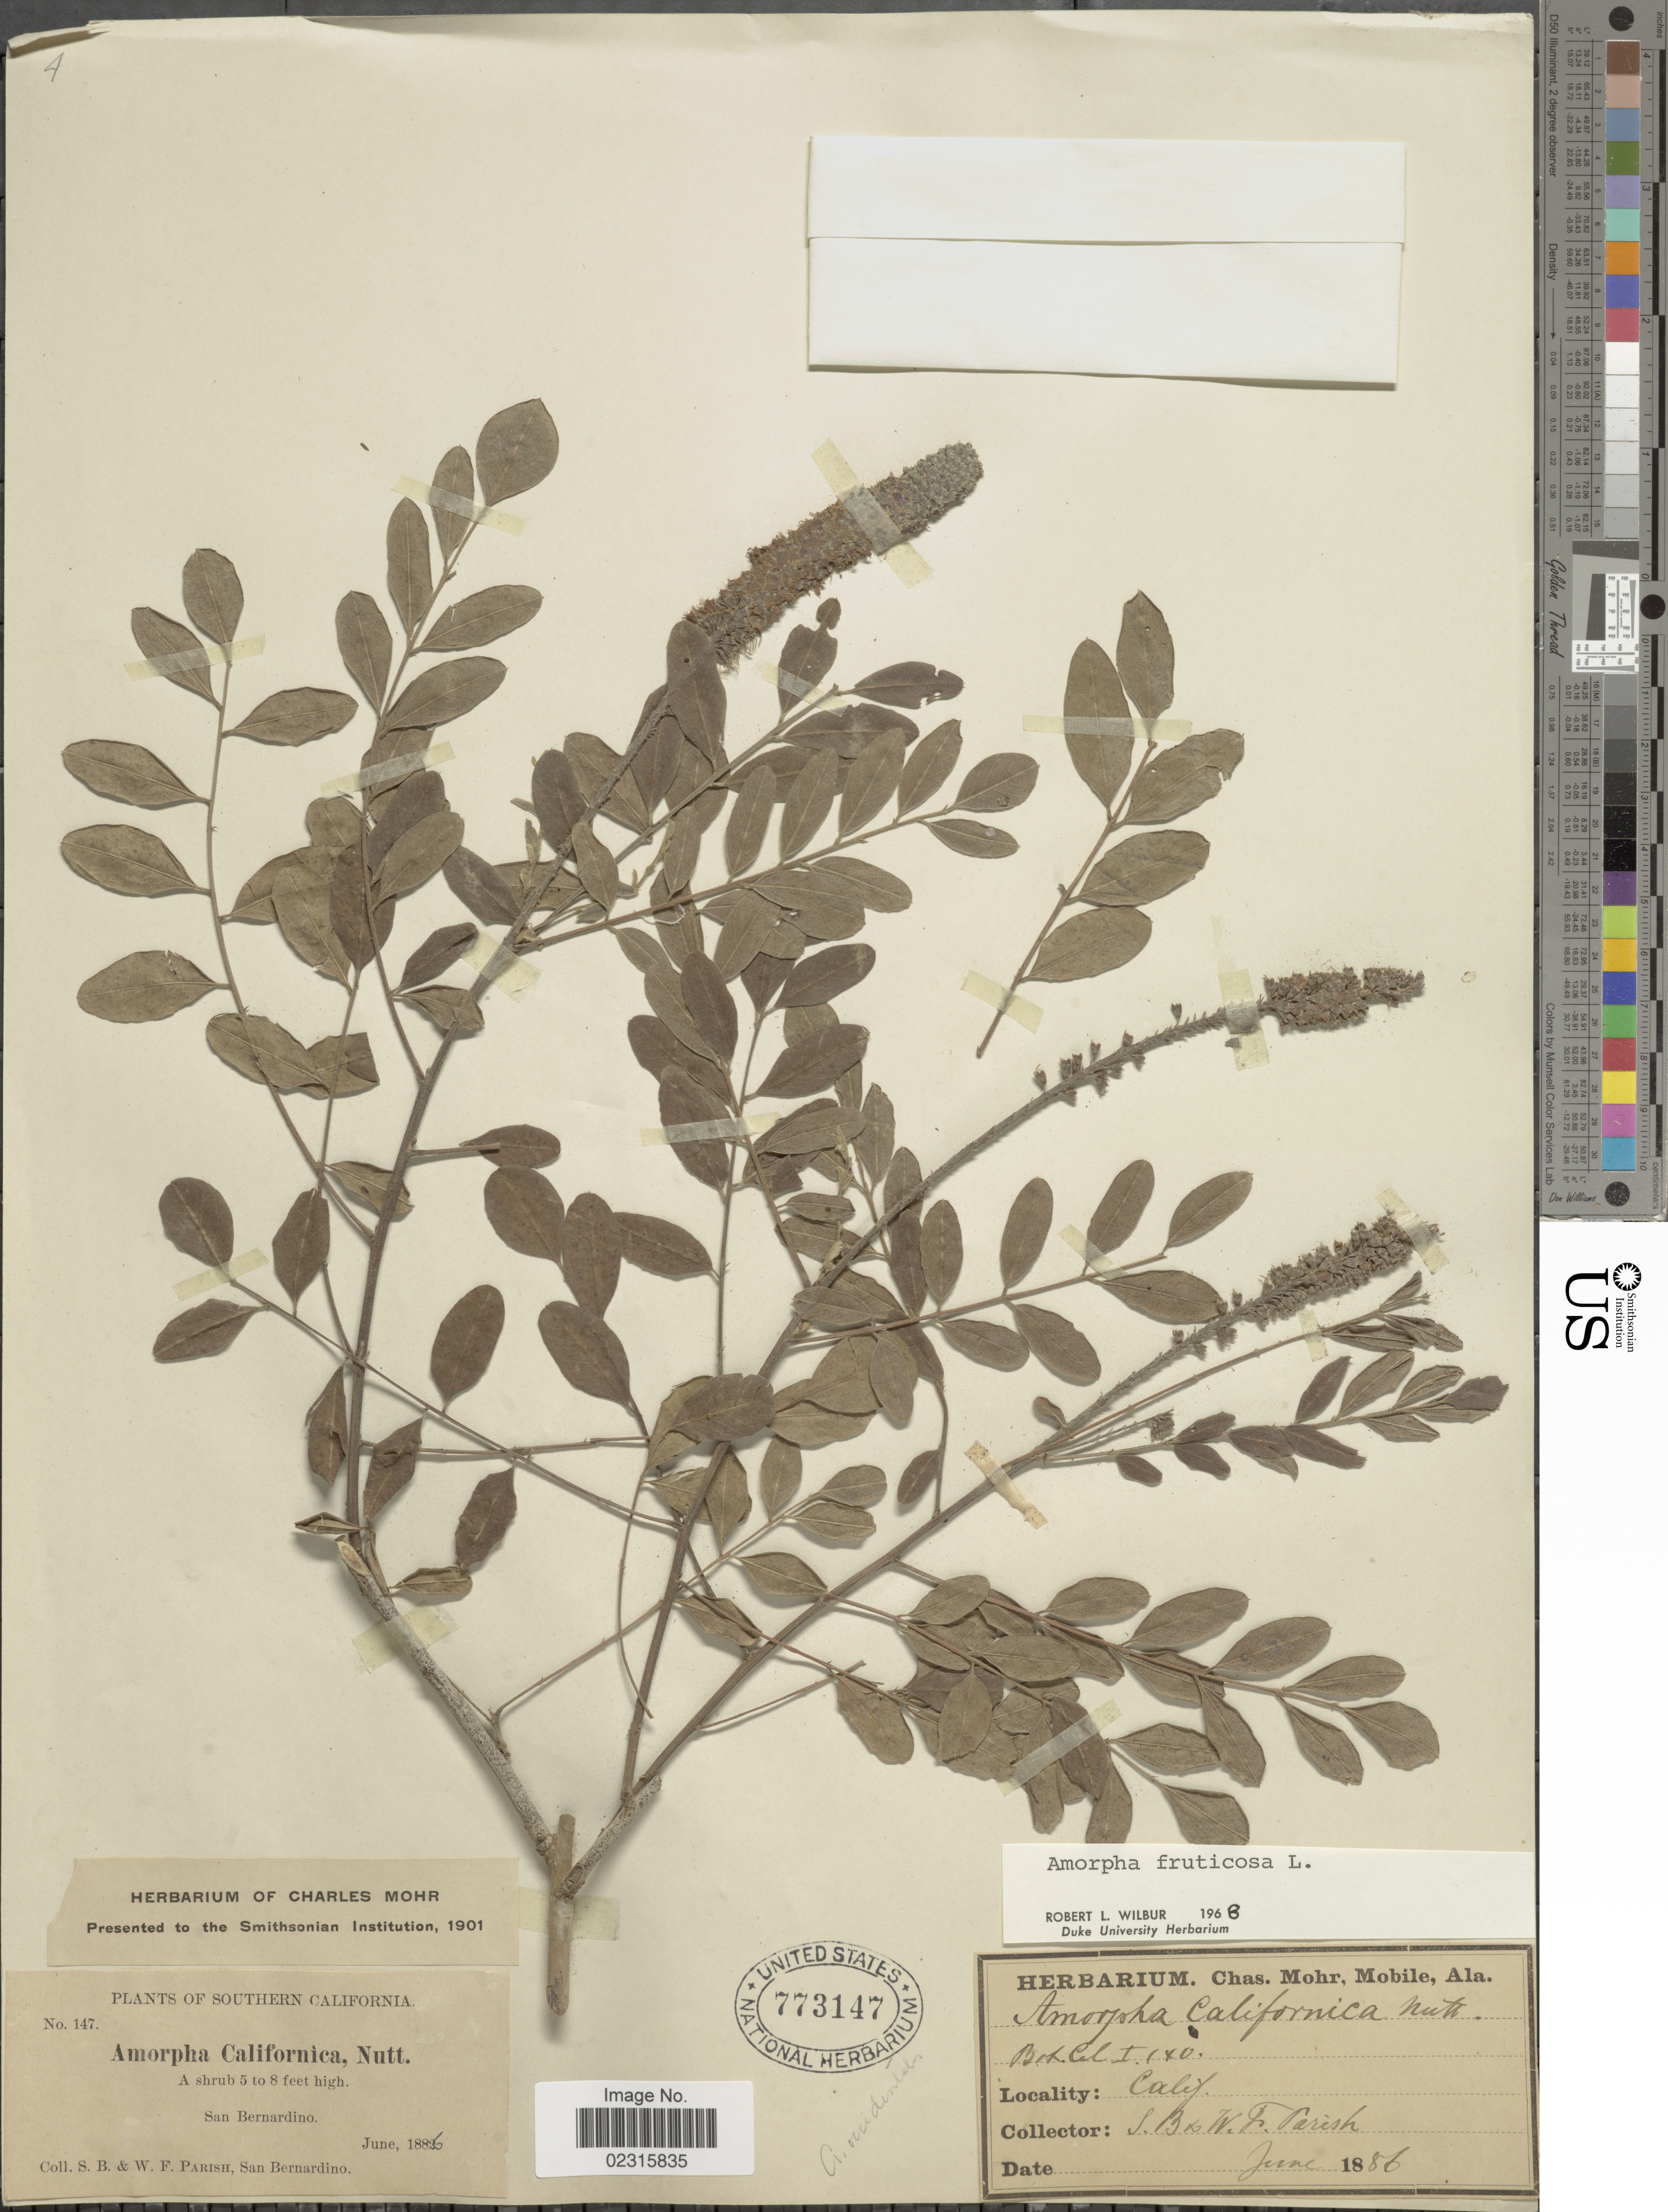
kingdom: Plantae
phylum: Tracheophyta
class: Magnoliopsida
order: Fabales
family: Fabaceae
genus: Amorpha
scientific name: Amorpha fruticosa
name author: L.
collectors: S. B. Parish & W. F. Parish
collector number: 147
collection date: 1886-06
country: United States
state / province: California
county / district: San Bernardino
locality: Southern California, San Bernardino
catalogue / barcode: US 773147